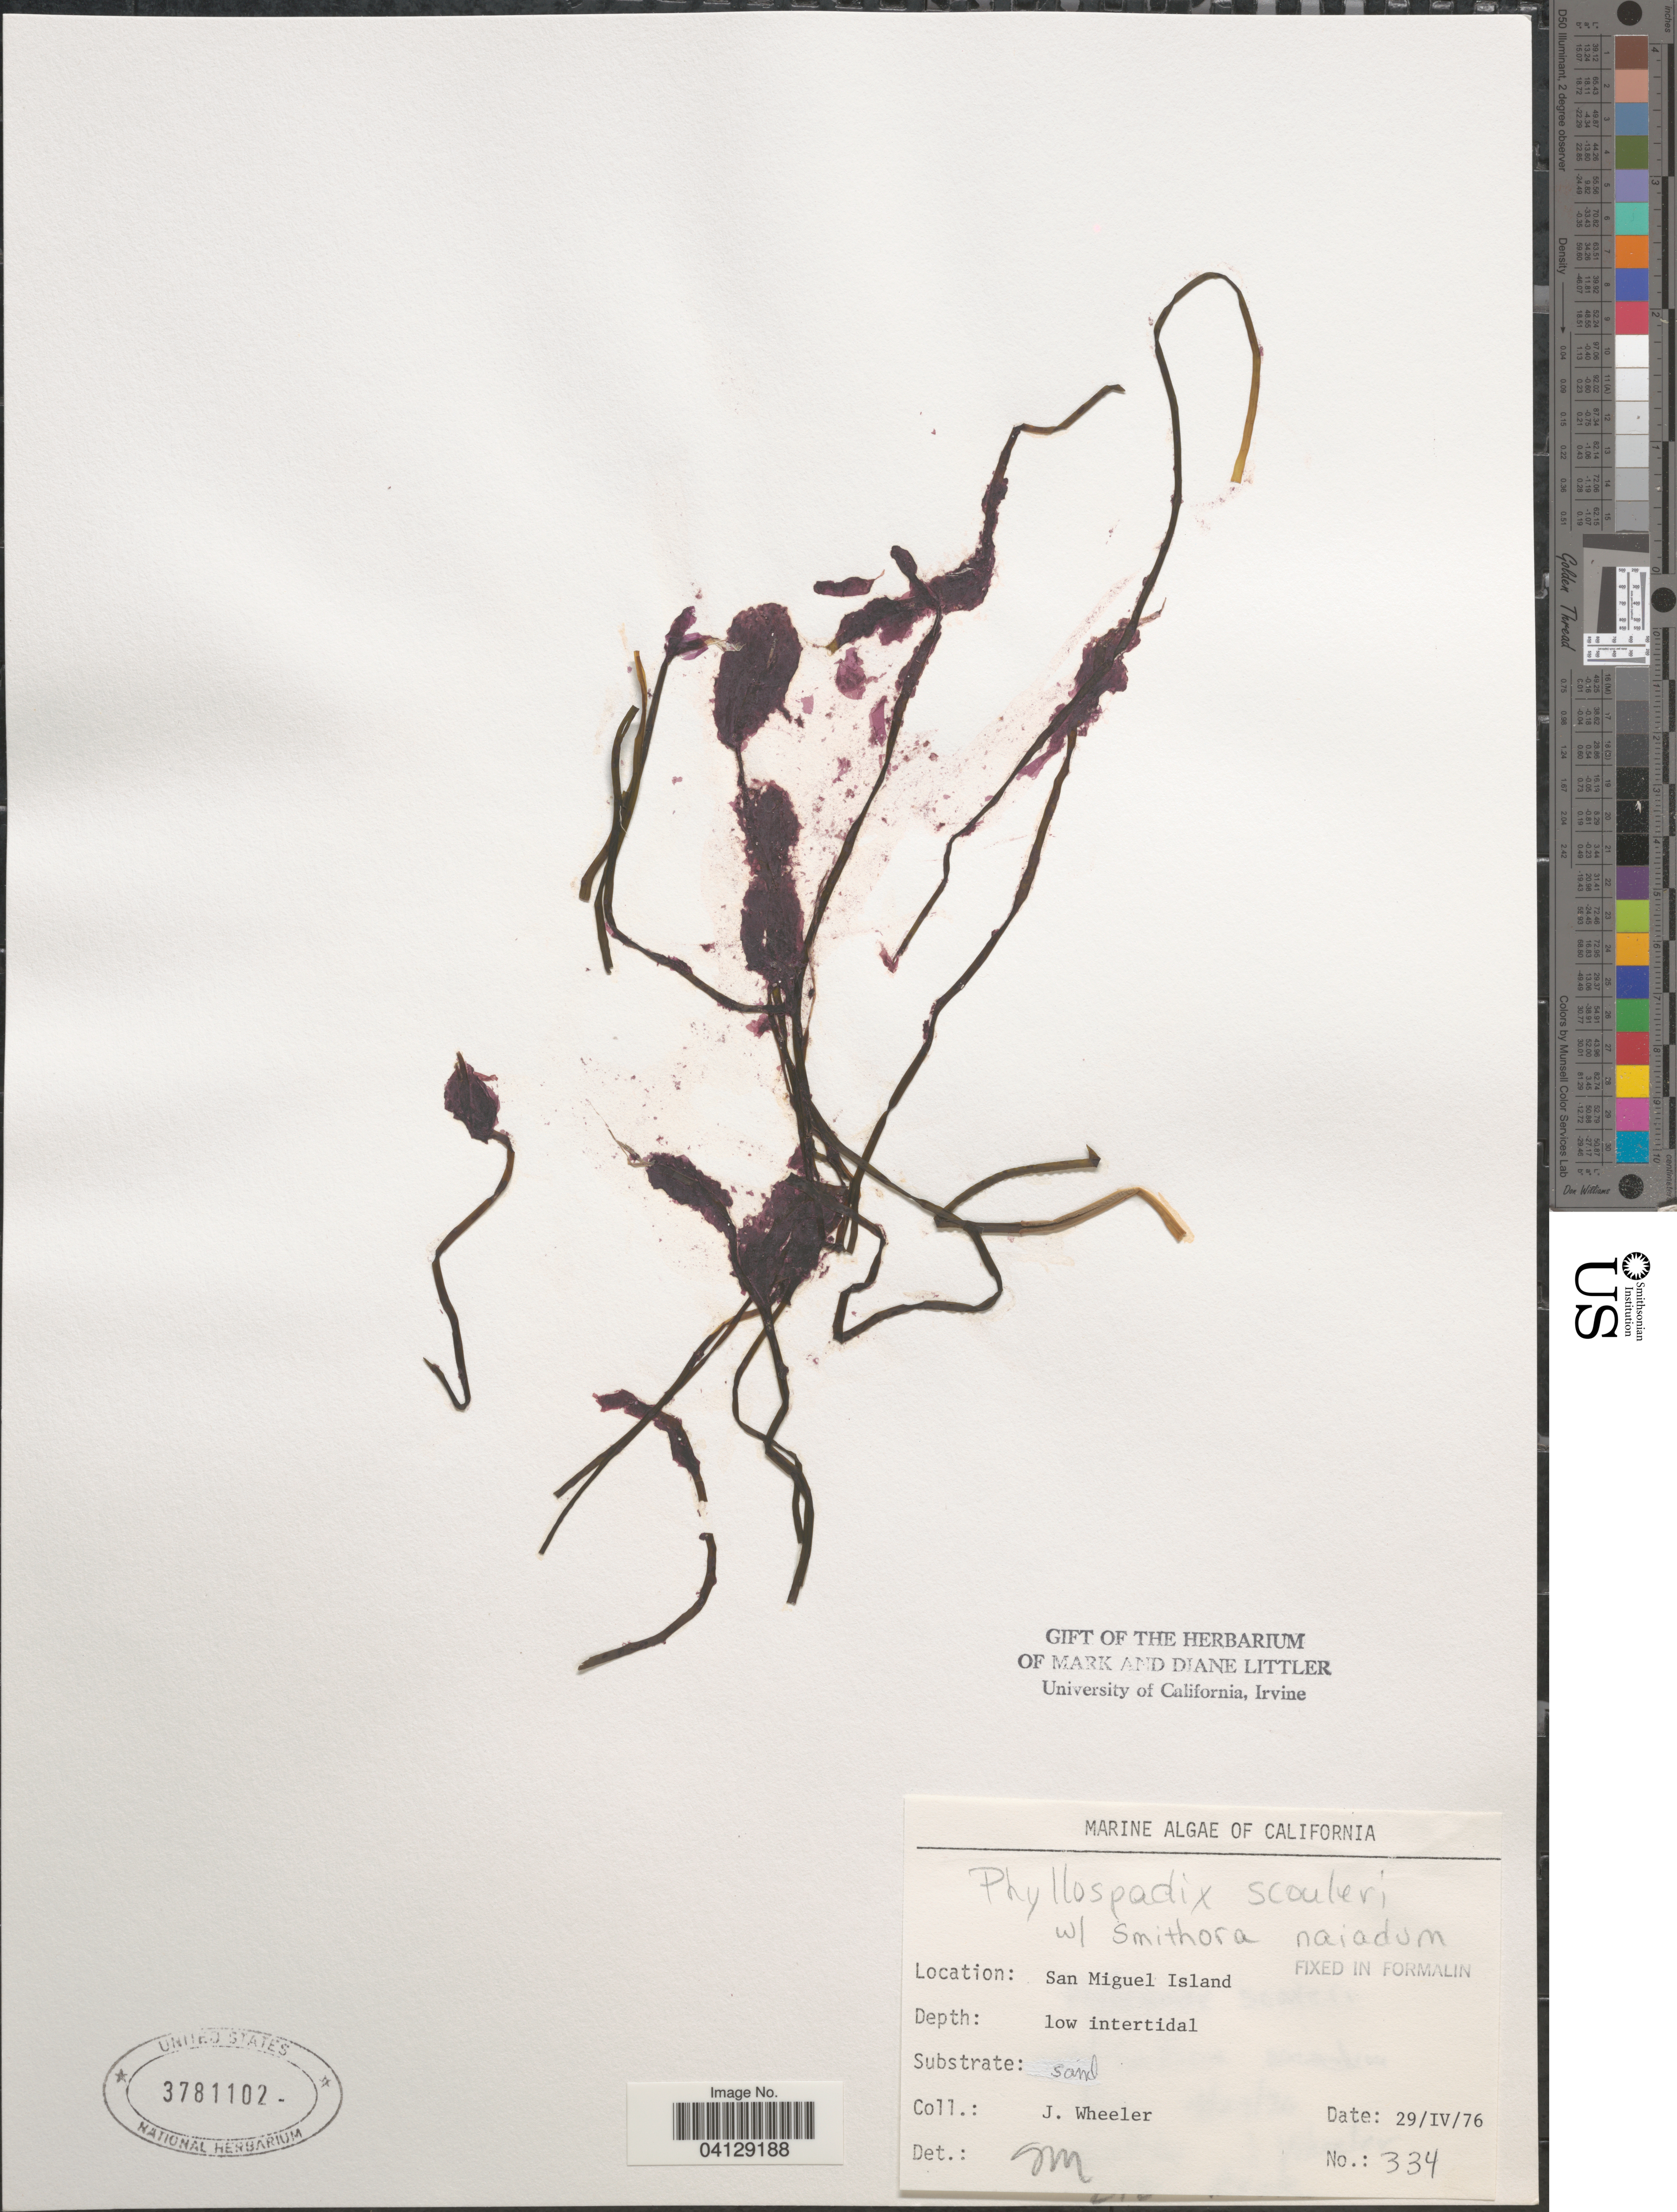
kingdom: Plantae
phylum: Tracheophyta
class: Liliopsida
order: Alismatales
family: Zosteraceae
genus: Phyllospadix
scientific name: Phyllospadix scouleri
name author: Hook.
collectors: J. Wheeler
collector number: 334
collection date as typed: Transcribed d/m/y: 29/4/76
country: United States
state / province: California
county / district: Santa Barbara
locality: San Miguel Island.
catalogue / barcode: US 3781102